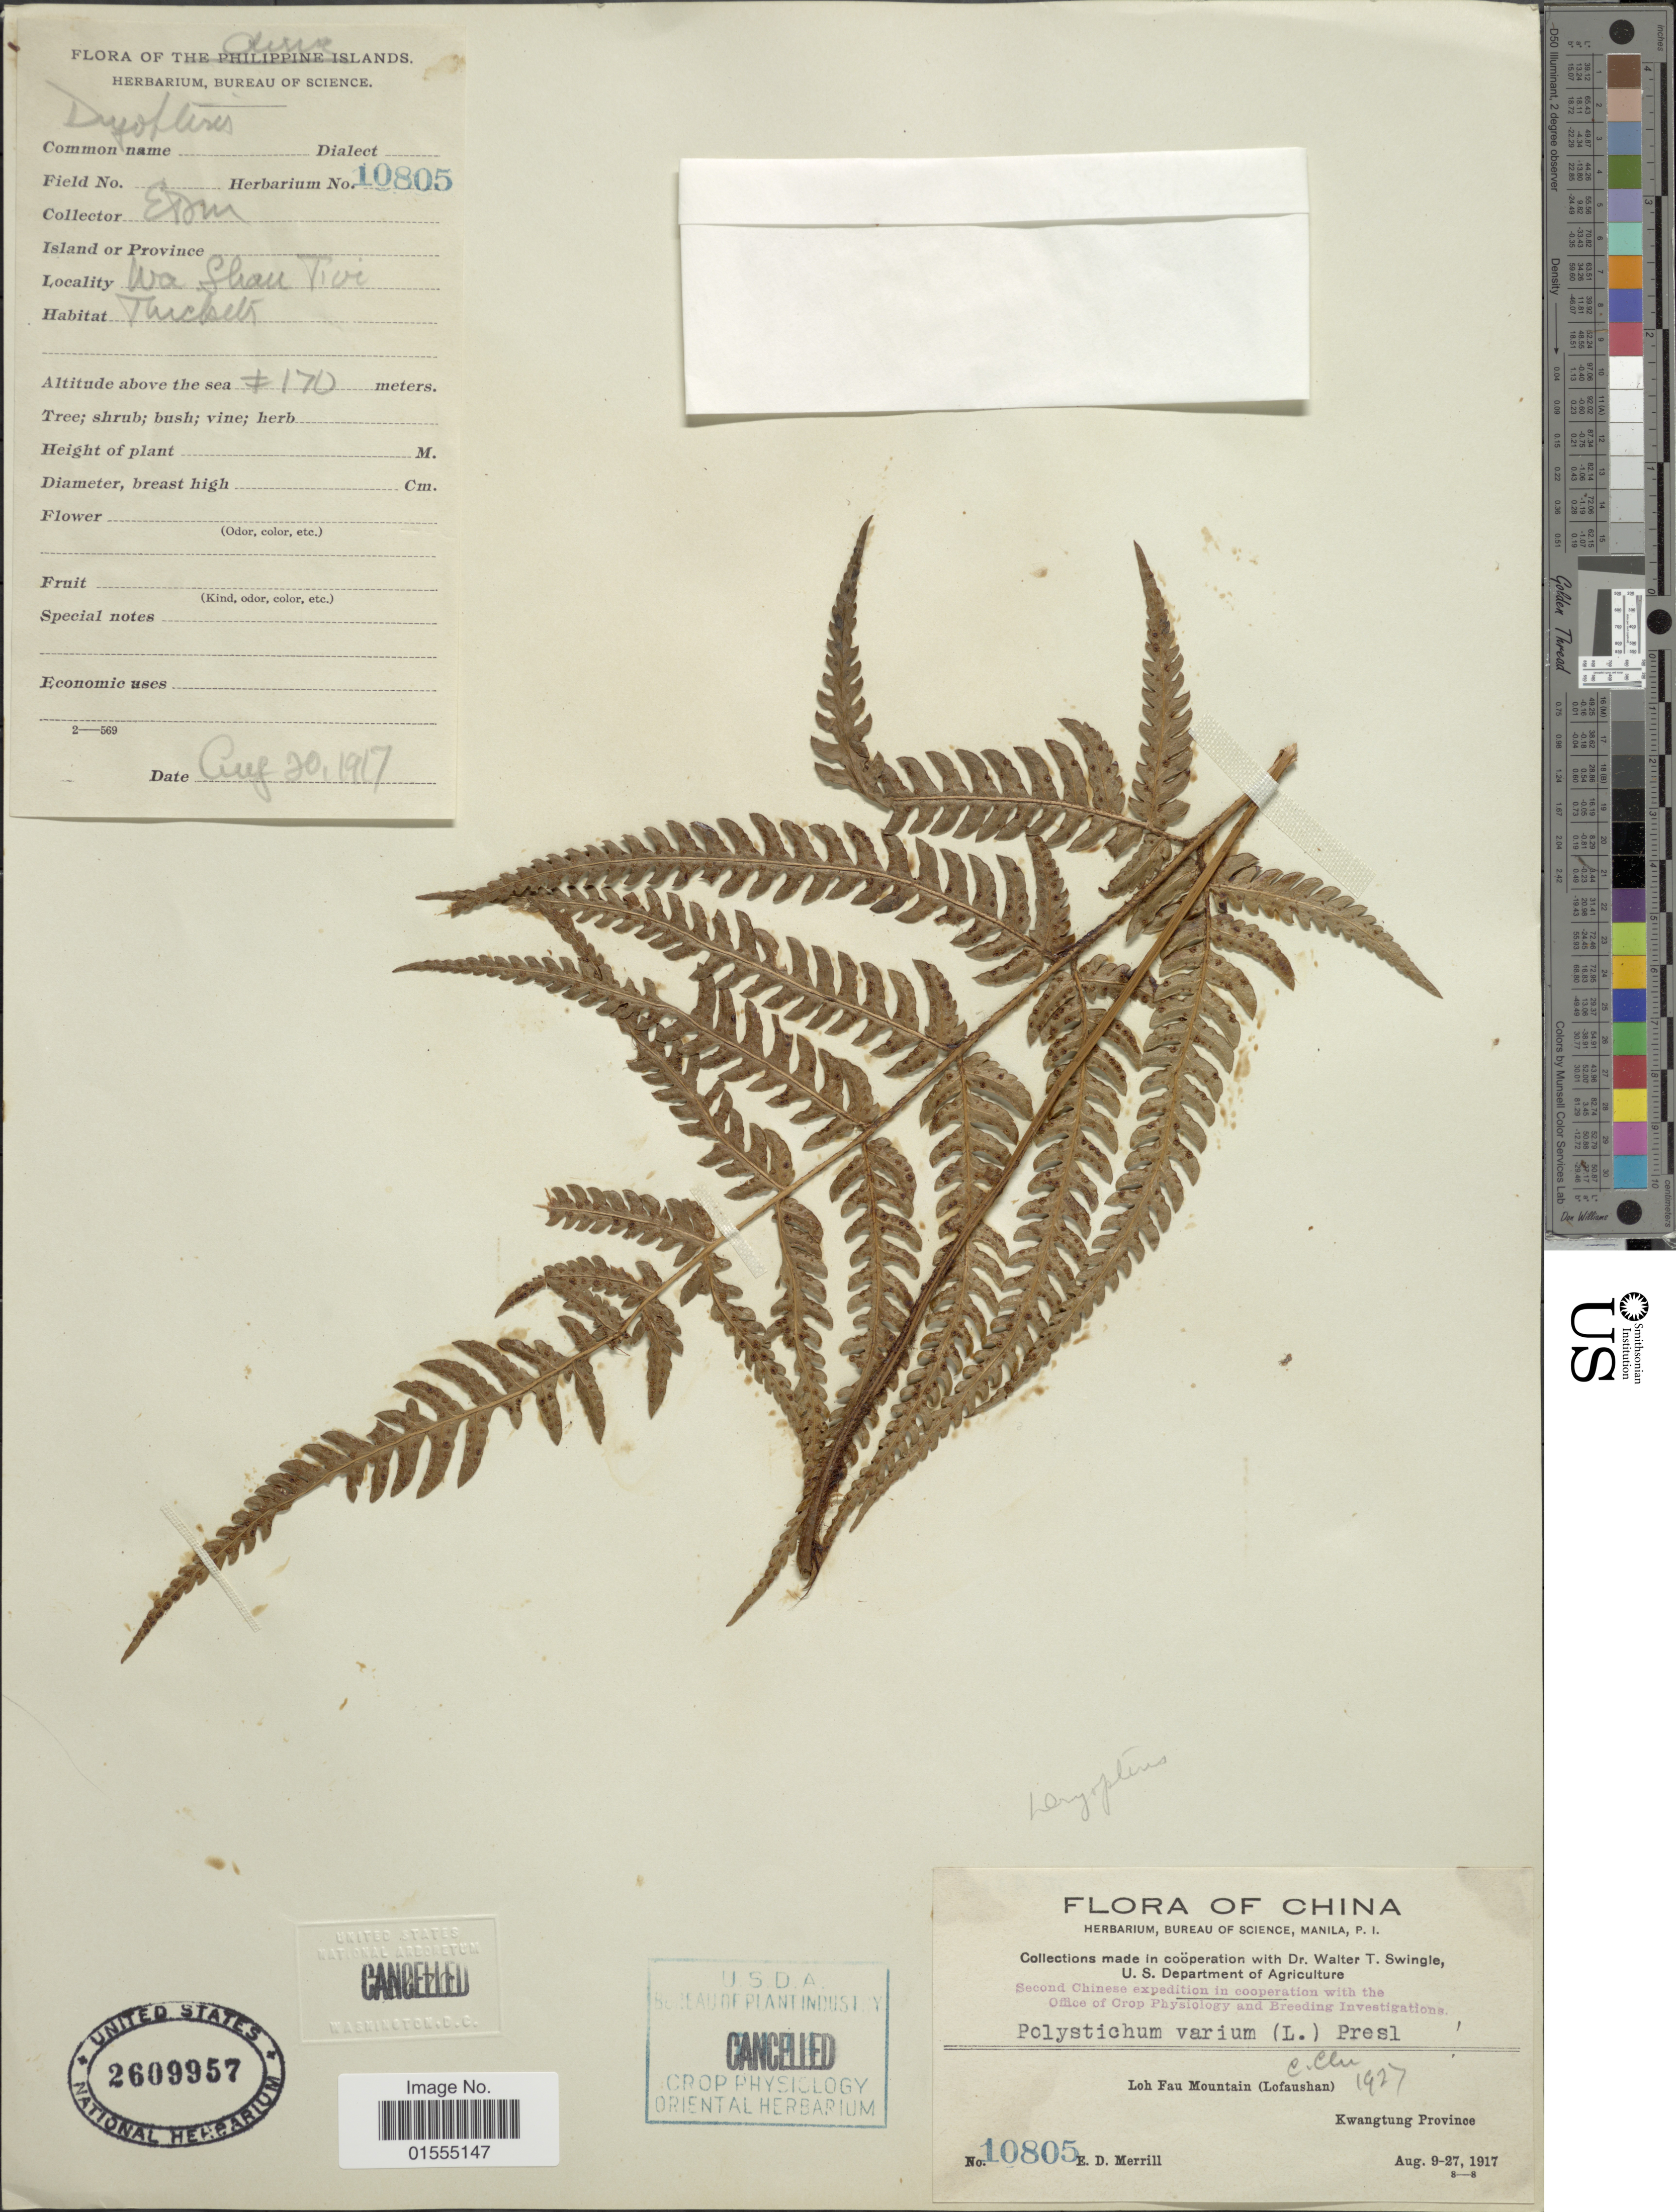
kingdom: Plantae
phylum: Tracheophyta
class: Polypodiopsida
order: Polypodiales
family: Dryopteridaceae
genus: Dryopteris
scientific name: Dryopteris varia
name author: (L.) Kuntze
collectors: E. D. Merrill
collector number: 10805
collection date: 1917-08-09/1917-08-27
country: China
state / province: Guangdong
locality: Loh Fau Mountain (Lofaushan) Kwangtung Province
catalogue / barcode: US 2609957